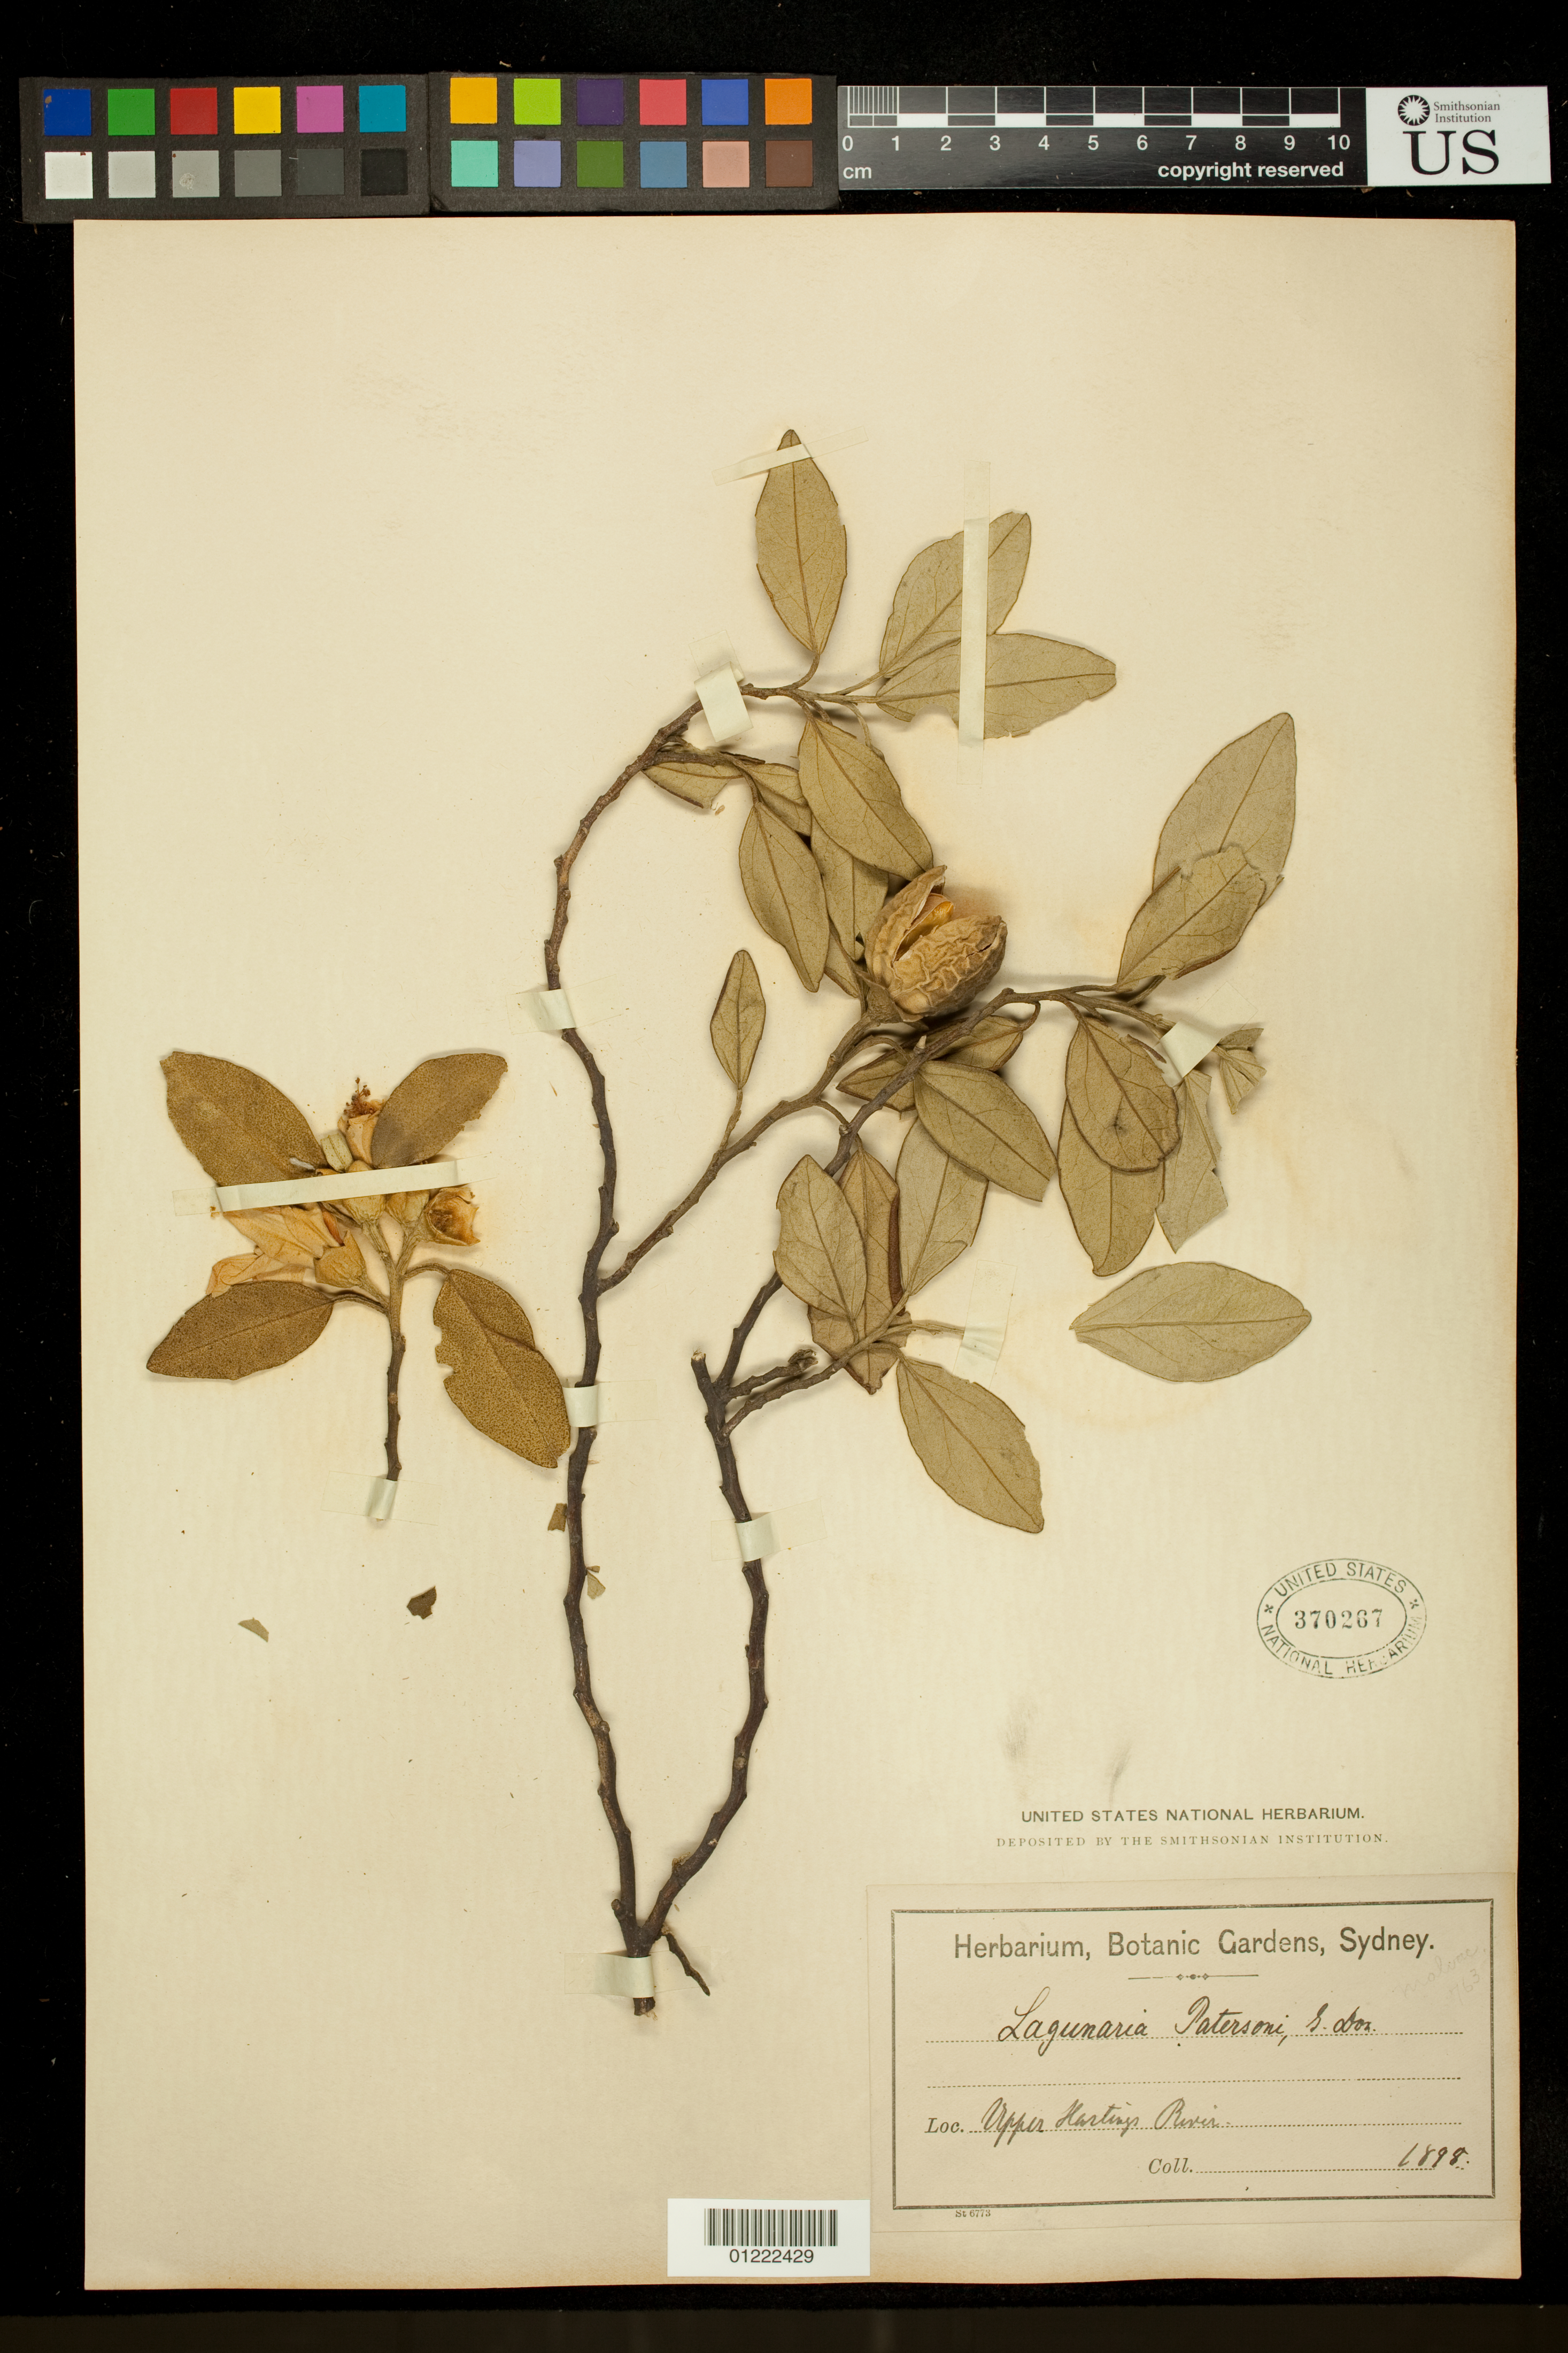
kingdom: Plantae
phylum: Tracheophyta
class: Magnoliopsida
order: Malvales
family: Malvaceae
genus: Lagunaria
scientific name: Lagunaria patersonia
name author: (Andrews) G. Don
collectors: ex Herb. Bot. Gard. Sydney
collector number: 1898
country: Australia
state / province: New South Wales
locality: Upper Hastings River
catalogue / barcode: US 370267